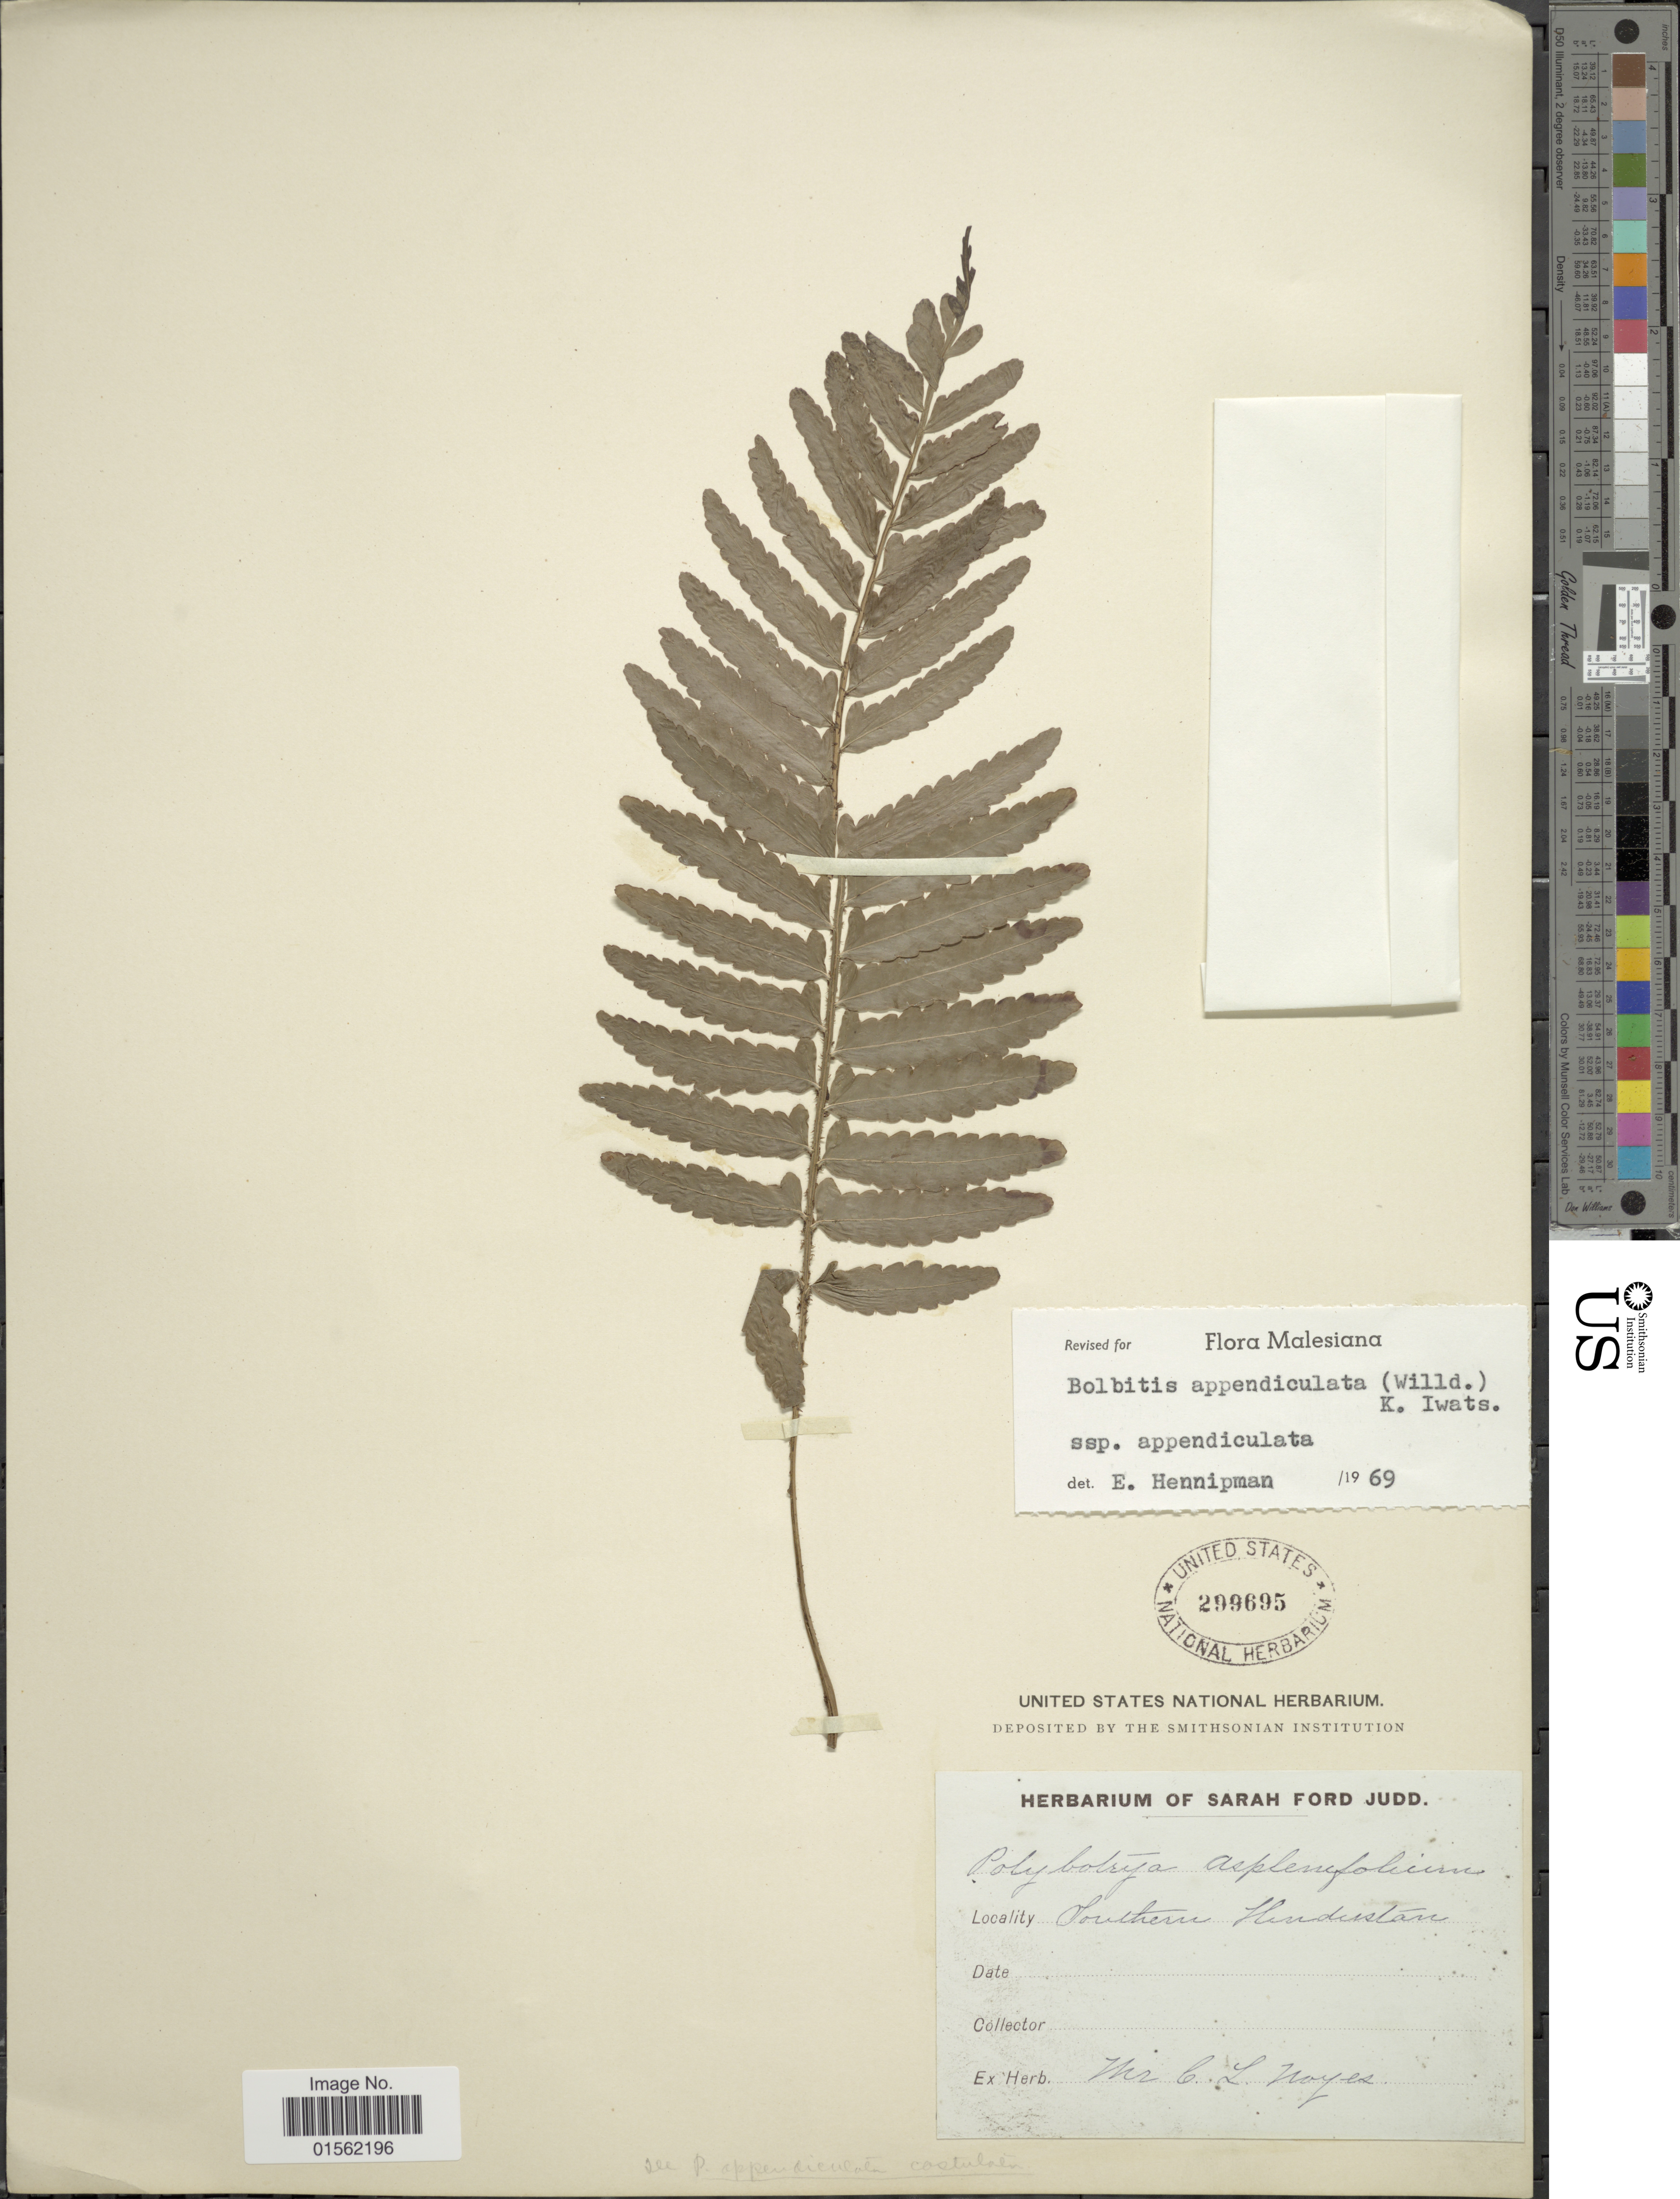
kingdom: Plantae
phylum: Tracheophyta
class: Polypodiopsida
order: Polypodiales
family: Dryopteridaceae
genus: Bolbitis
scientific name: Bolbitis appendiculata var. appendiculata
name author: (Willd.) K. Iwats.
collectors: ex herb. C. L. Noyes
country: India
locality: Southern Hindustan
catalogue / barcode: US 299695